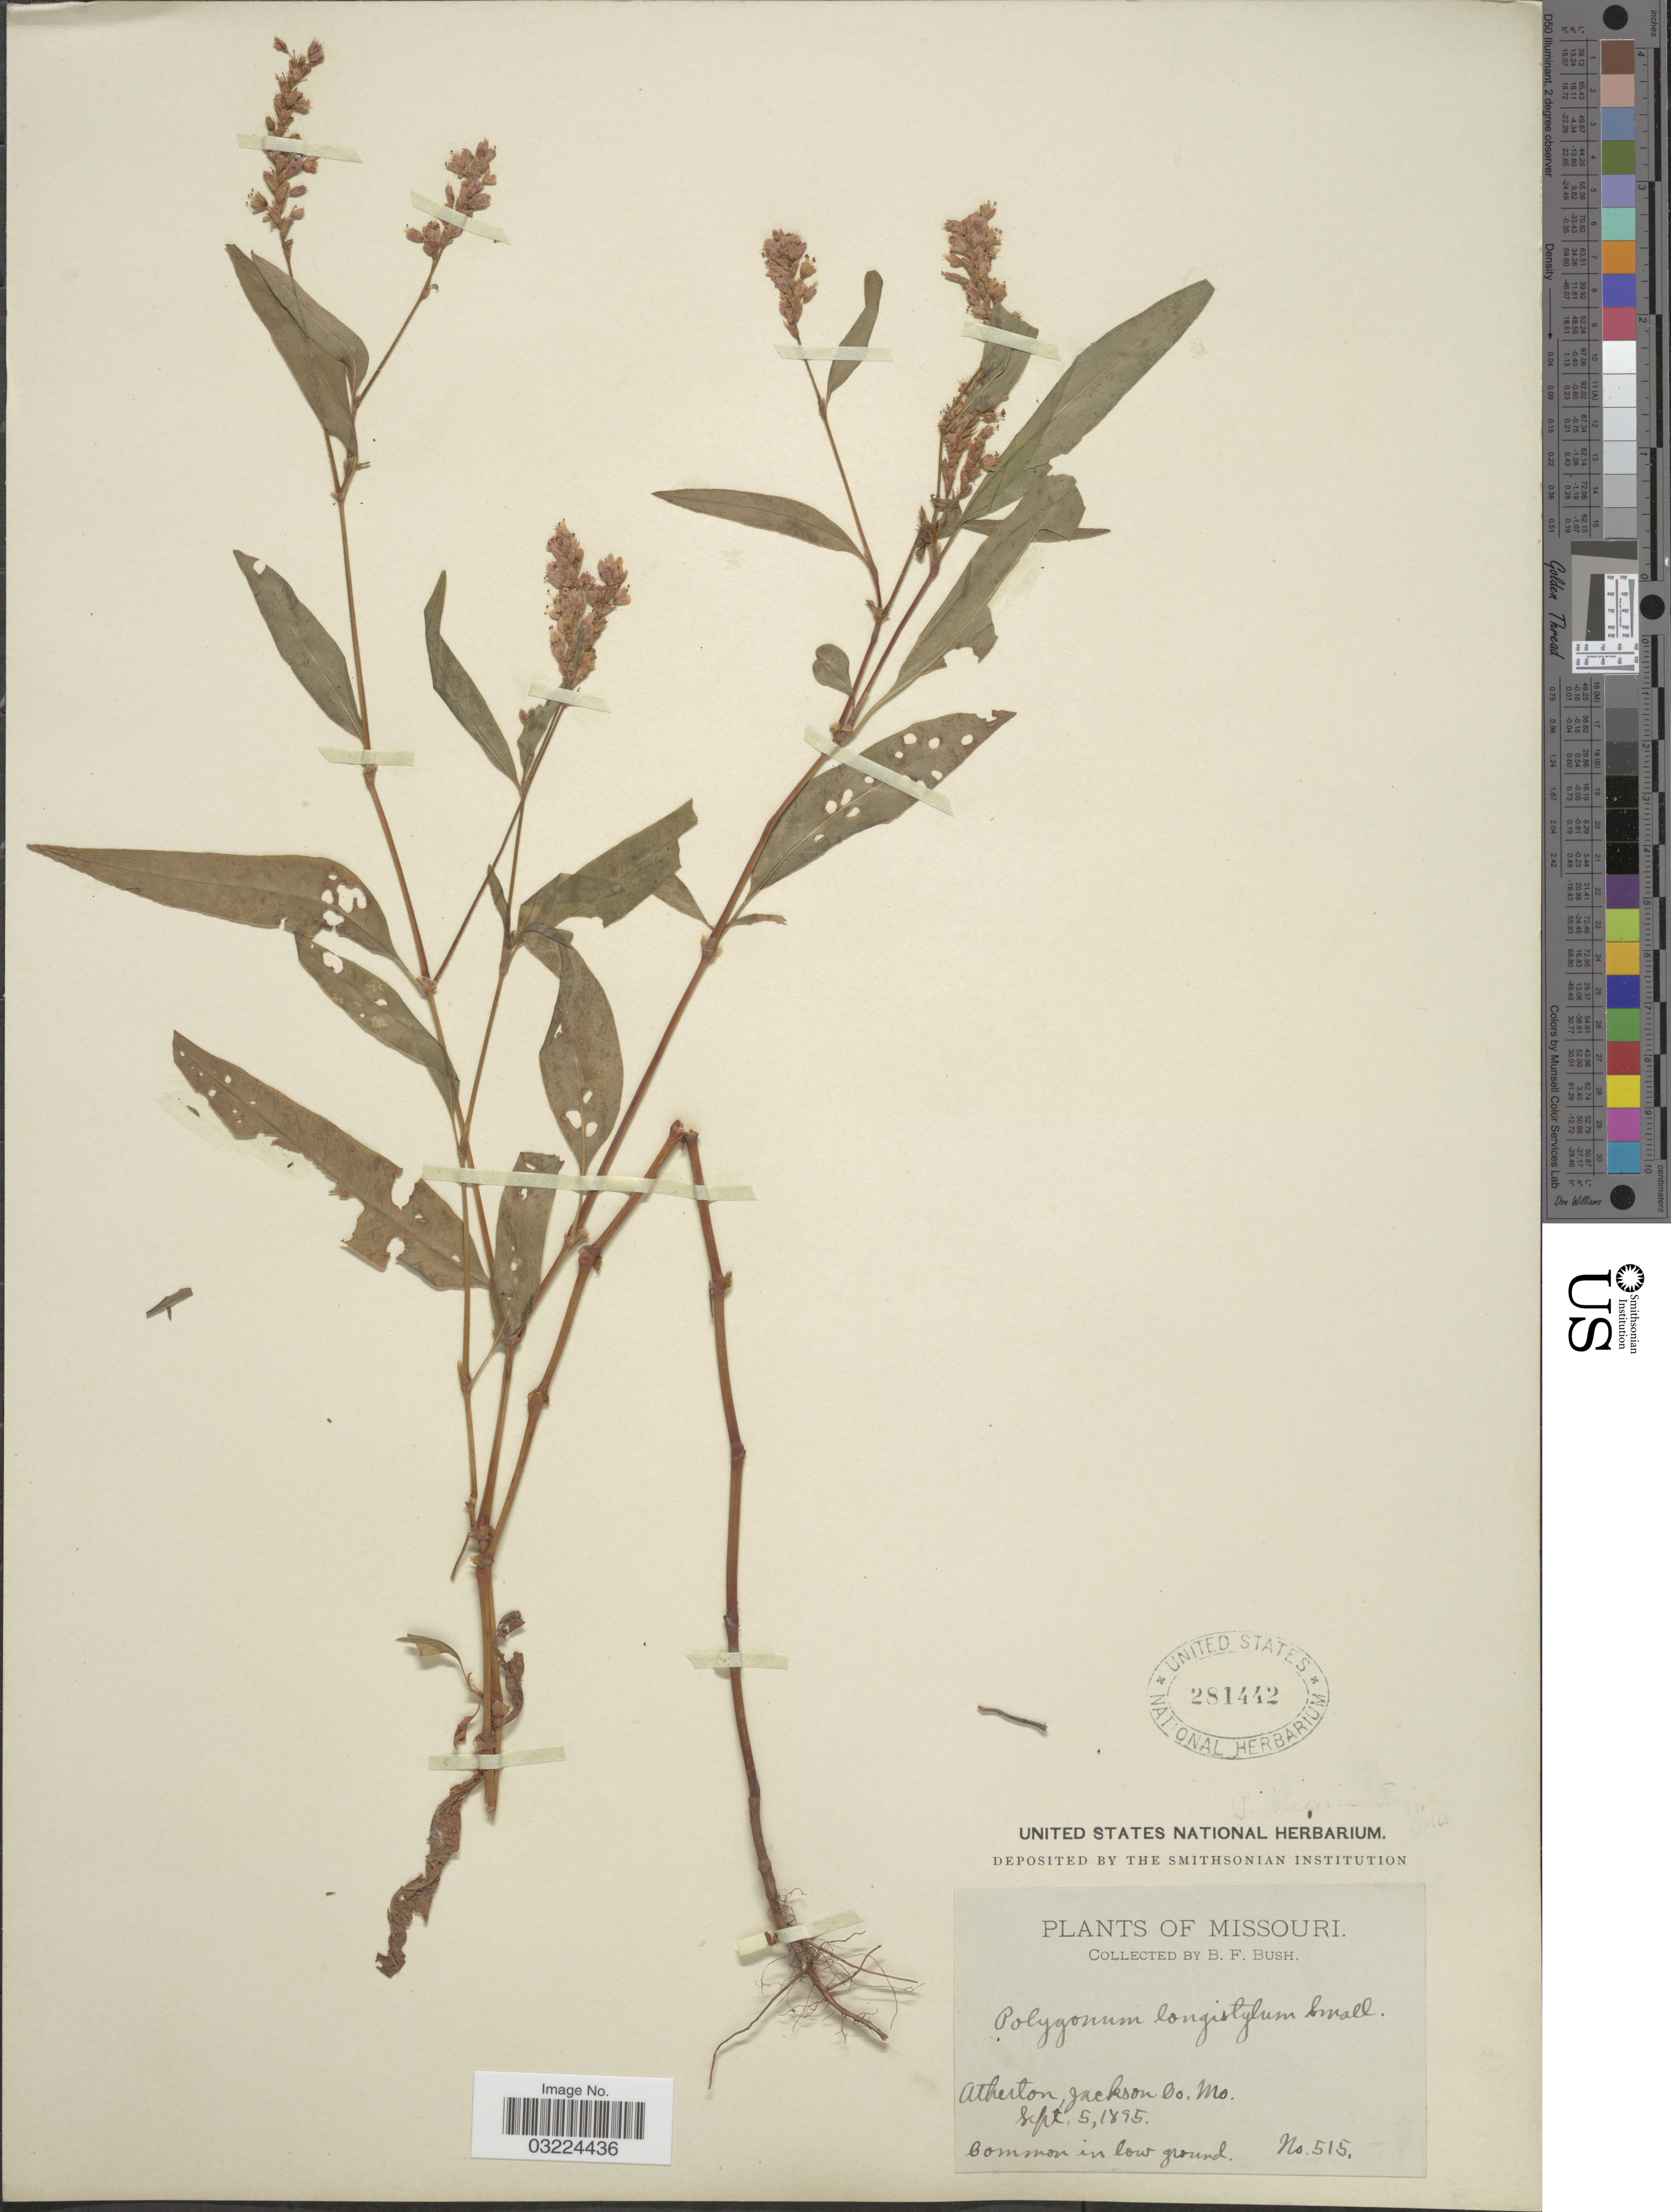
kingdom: Plantae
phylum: Tracheophyta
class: Magnoliopsida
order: Caryophyllales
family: Polygonaceae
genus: Persicaria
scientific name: Persicaria bicornis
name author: (Raf.) Nieuwl.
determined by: Atha, D. E.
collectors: B. F. Bush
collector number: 515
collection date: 1895-09-05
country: United States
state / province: Missouri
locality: Atherton, Jackson Co.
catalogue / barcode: US 281442